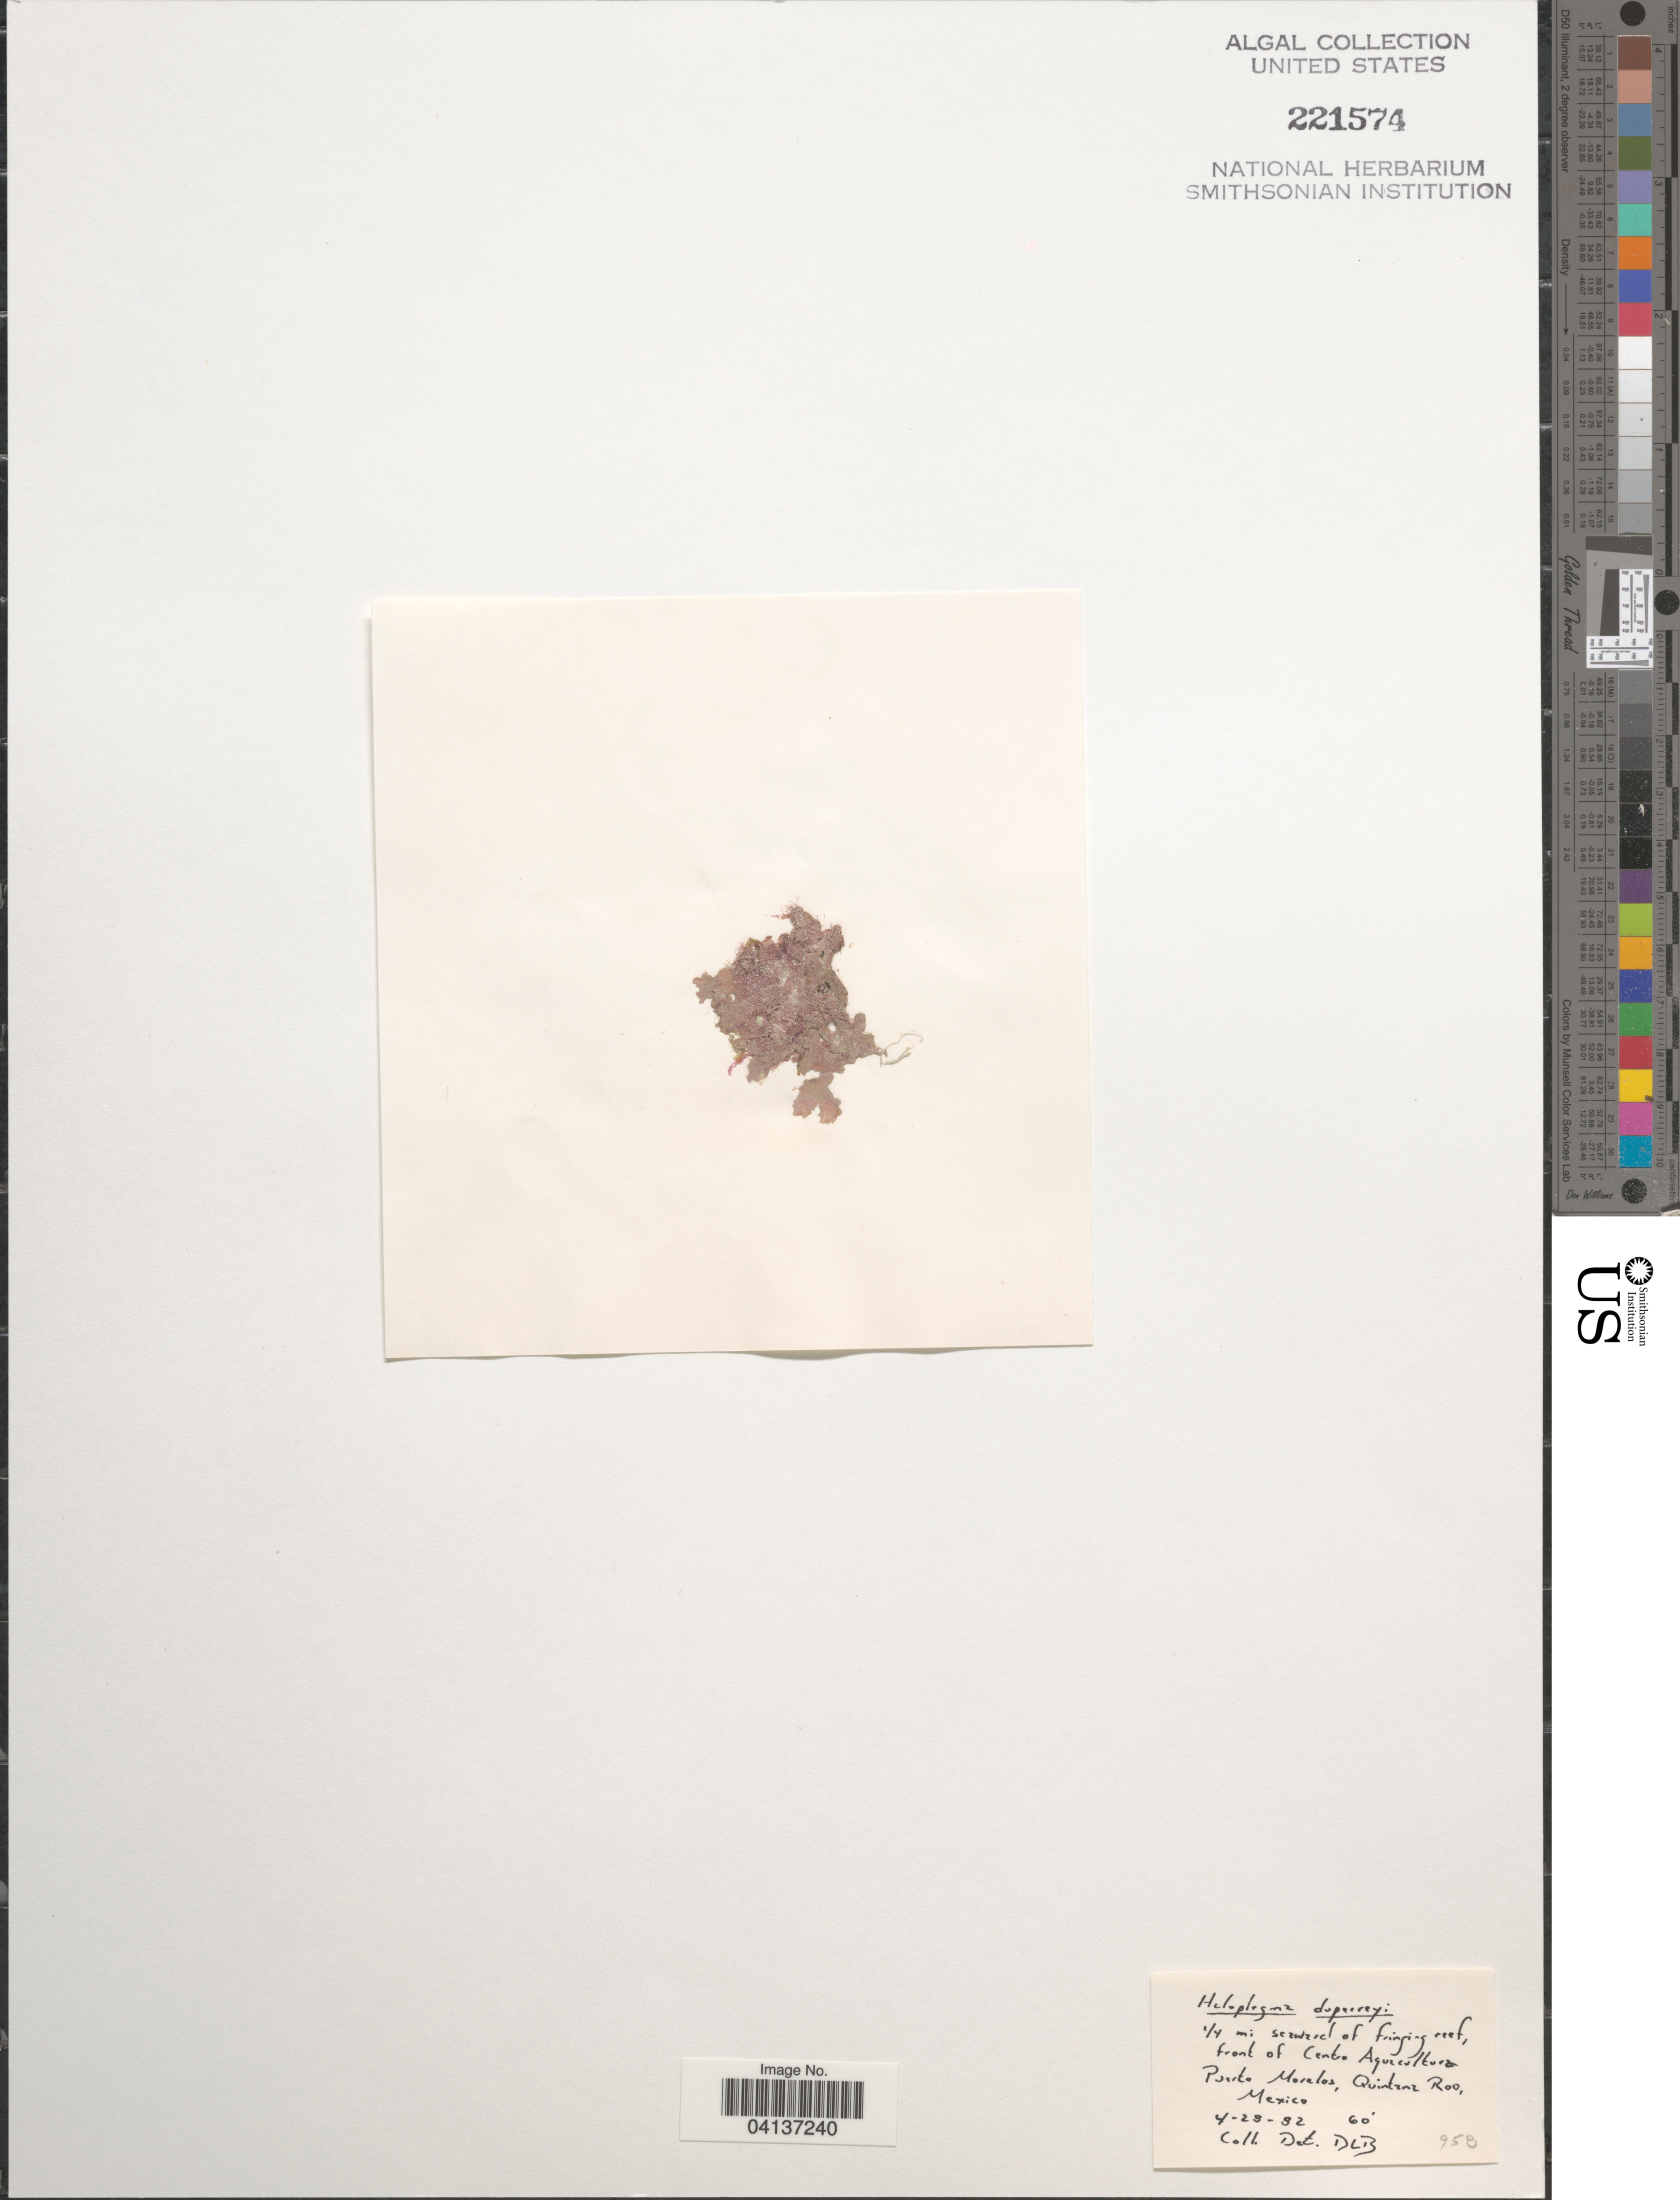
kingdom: Plantae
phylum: Rhodophyta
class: Florideophyceae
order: Ceramiales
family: Wrangeliaceae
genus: Haloplegma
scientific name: Haloplegma duperreyi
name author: Mont.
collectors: D. L. B.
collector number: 958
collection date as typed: Transcribed d/m/y: 28/4/82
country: Mexico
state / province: Quintana Roo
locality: ¼ mi seaward of fringing reef, front of Centre Aquacultura Puerto Moralos.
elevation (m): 18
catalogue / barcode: US 221574